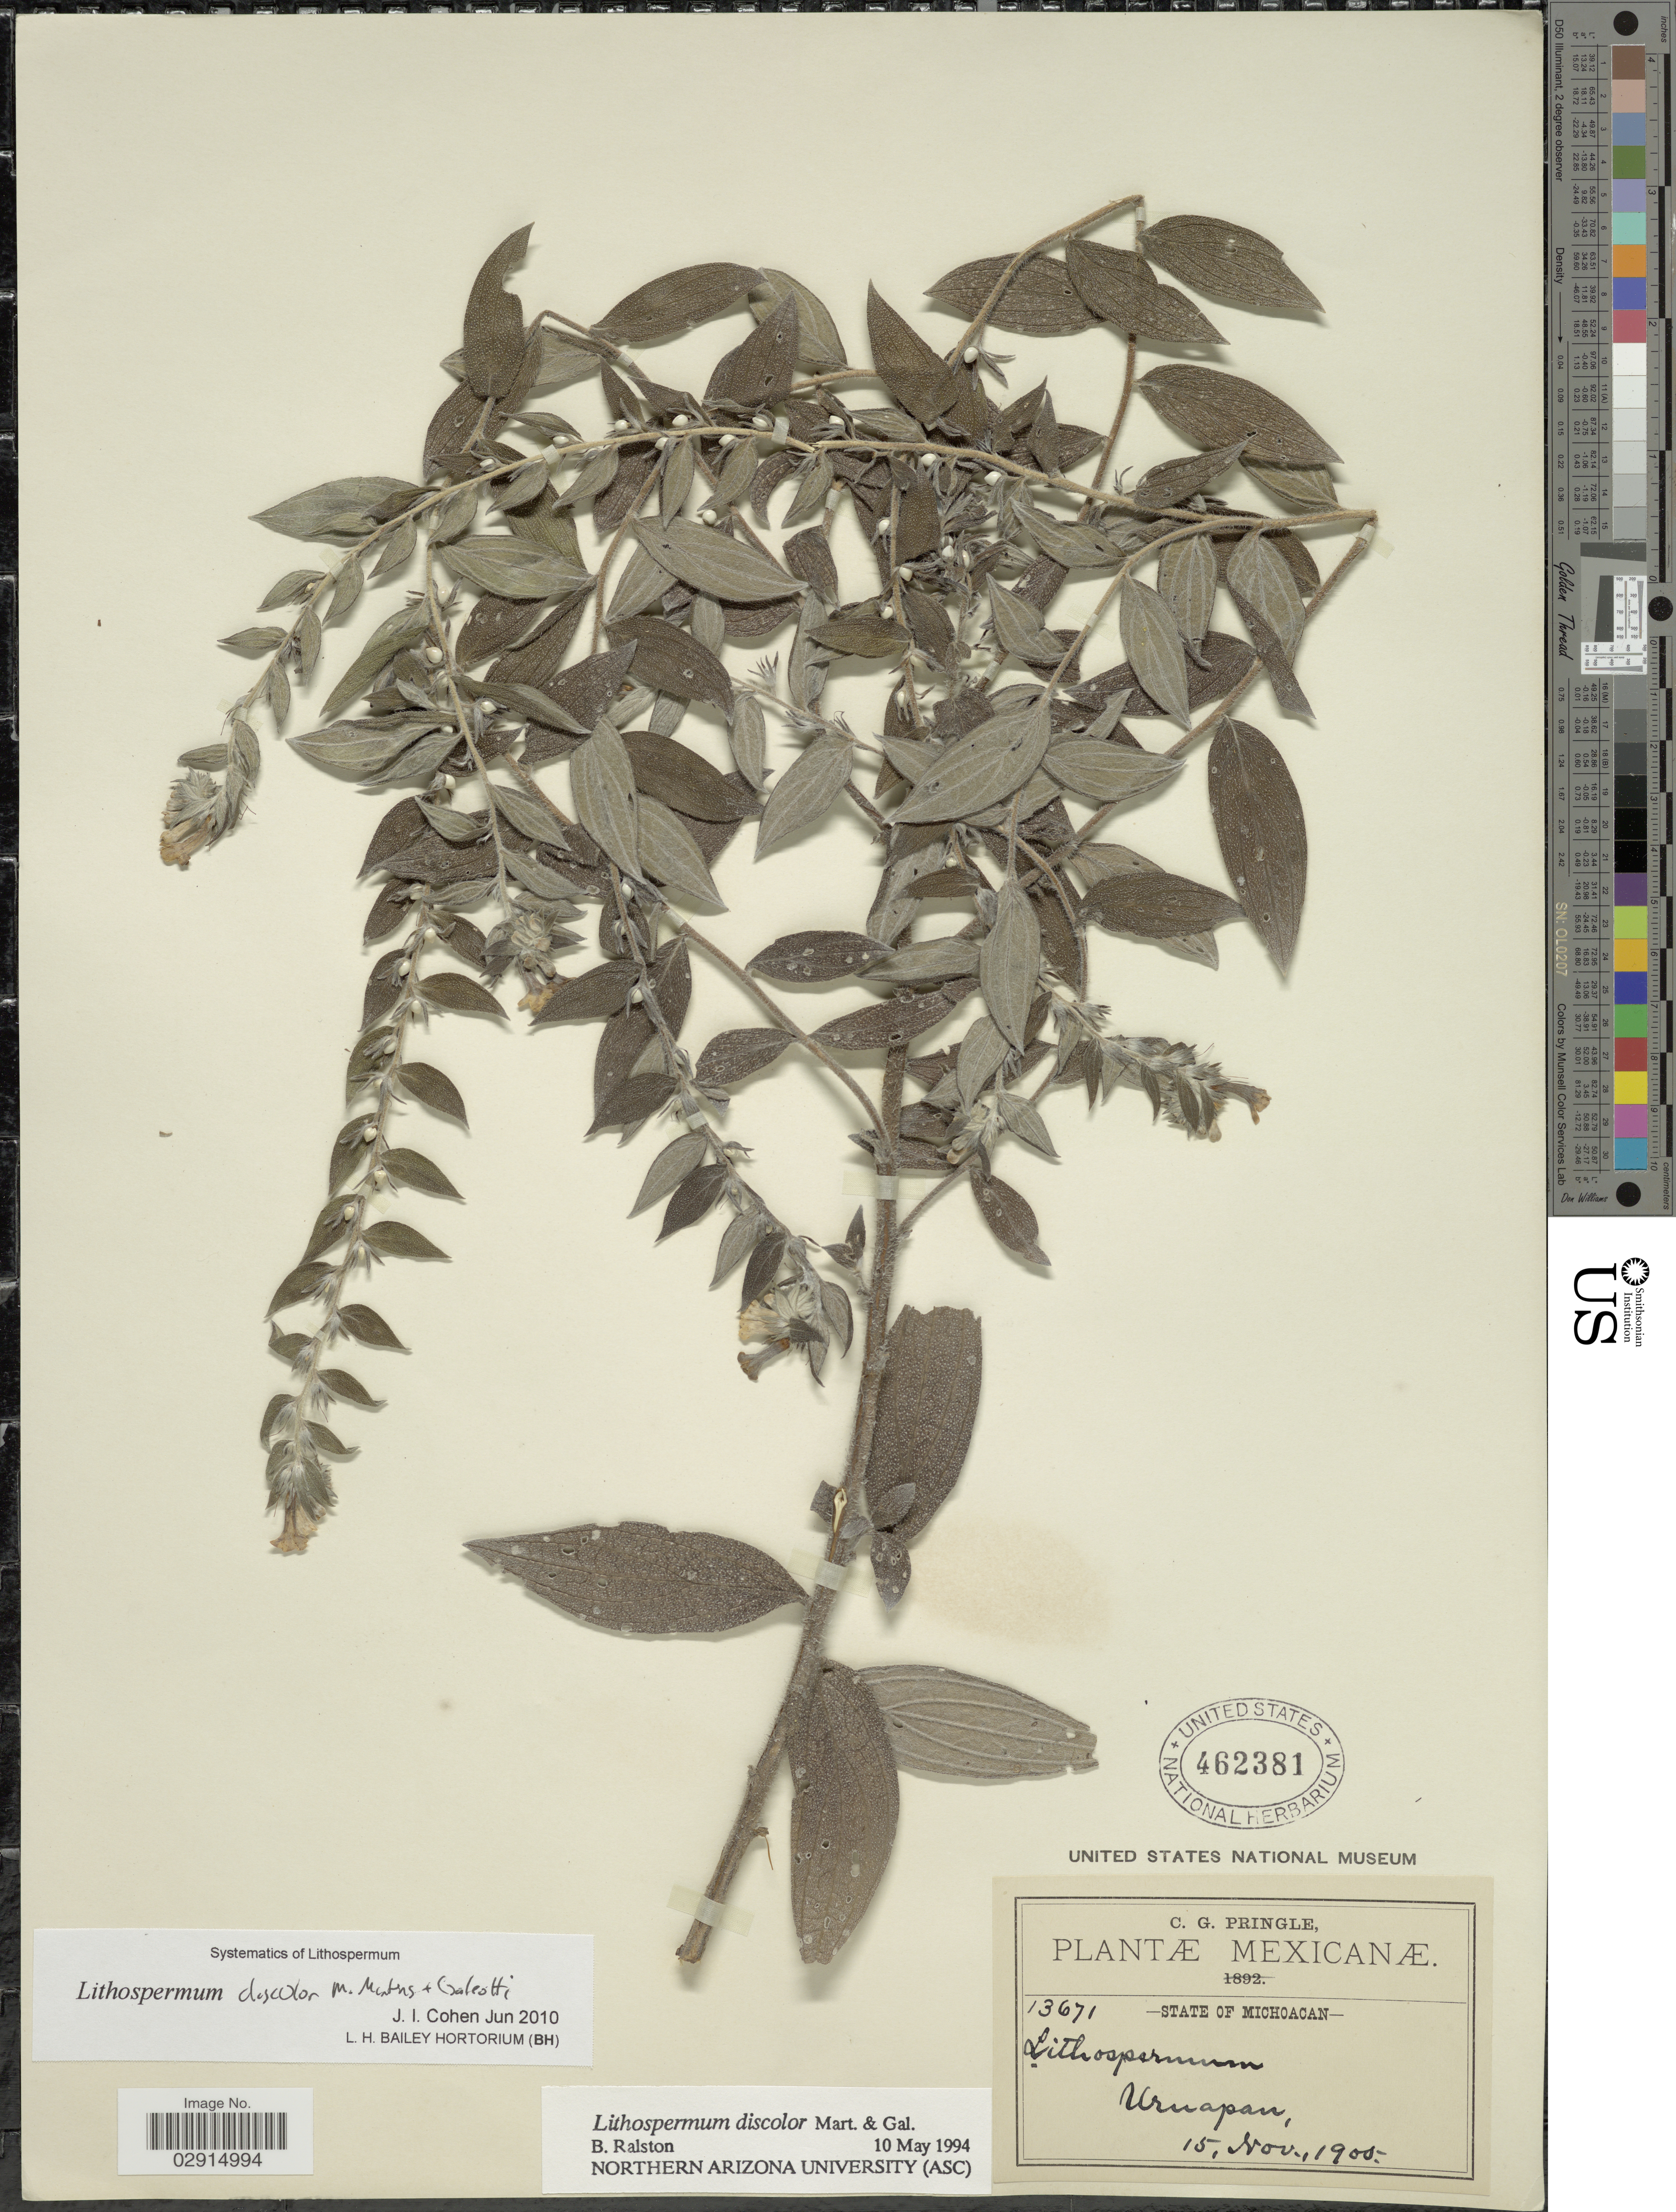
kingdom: Plantae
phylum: Tracheophyta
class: Magnoliopsida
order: Boraginales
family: Boraginaceae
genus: Lithospermum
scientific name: Lithospermum discolor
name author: M. Martens & Galeotti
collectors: C. G. Pringle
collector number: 13671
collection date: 1905-11-15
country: Mexico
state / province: Michoacán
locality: Uruapan. State of Michoacan. Mexico.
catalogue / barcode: US 462381